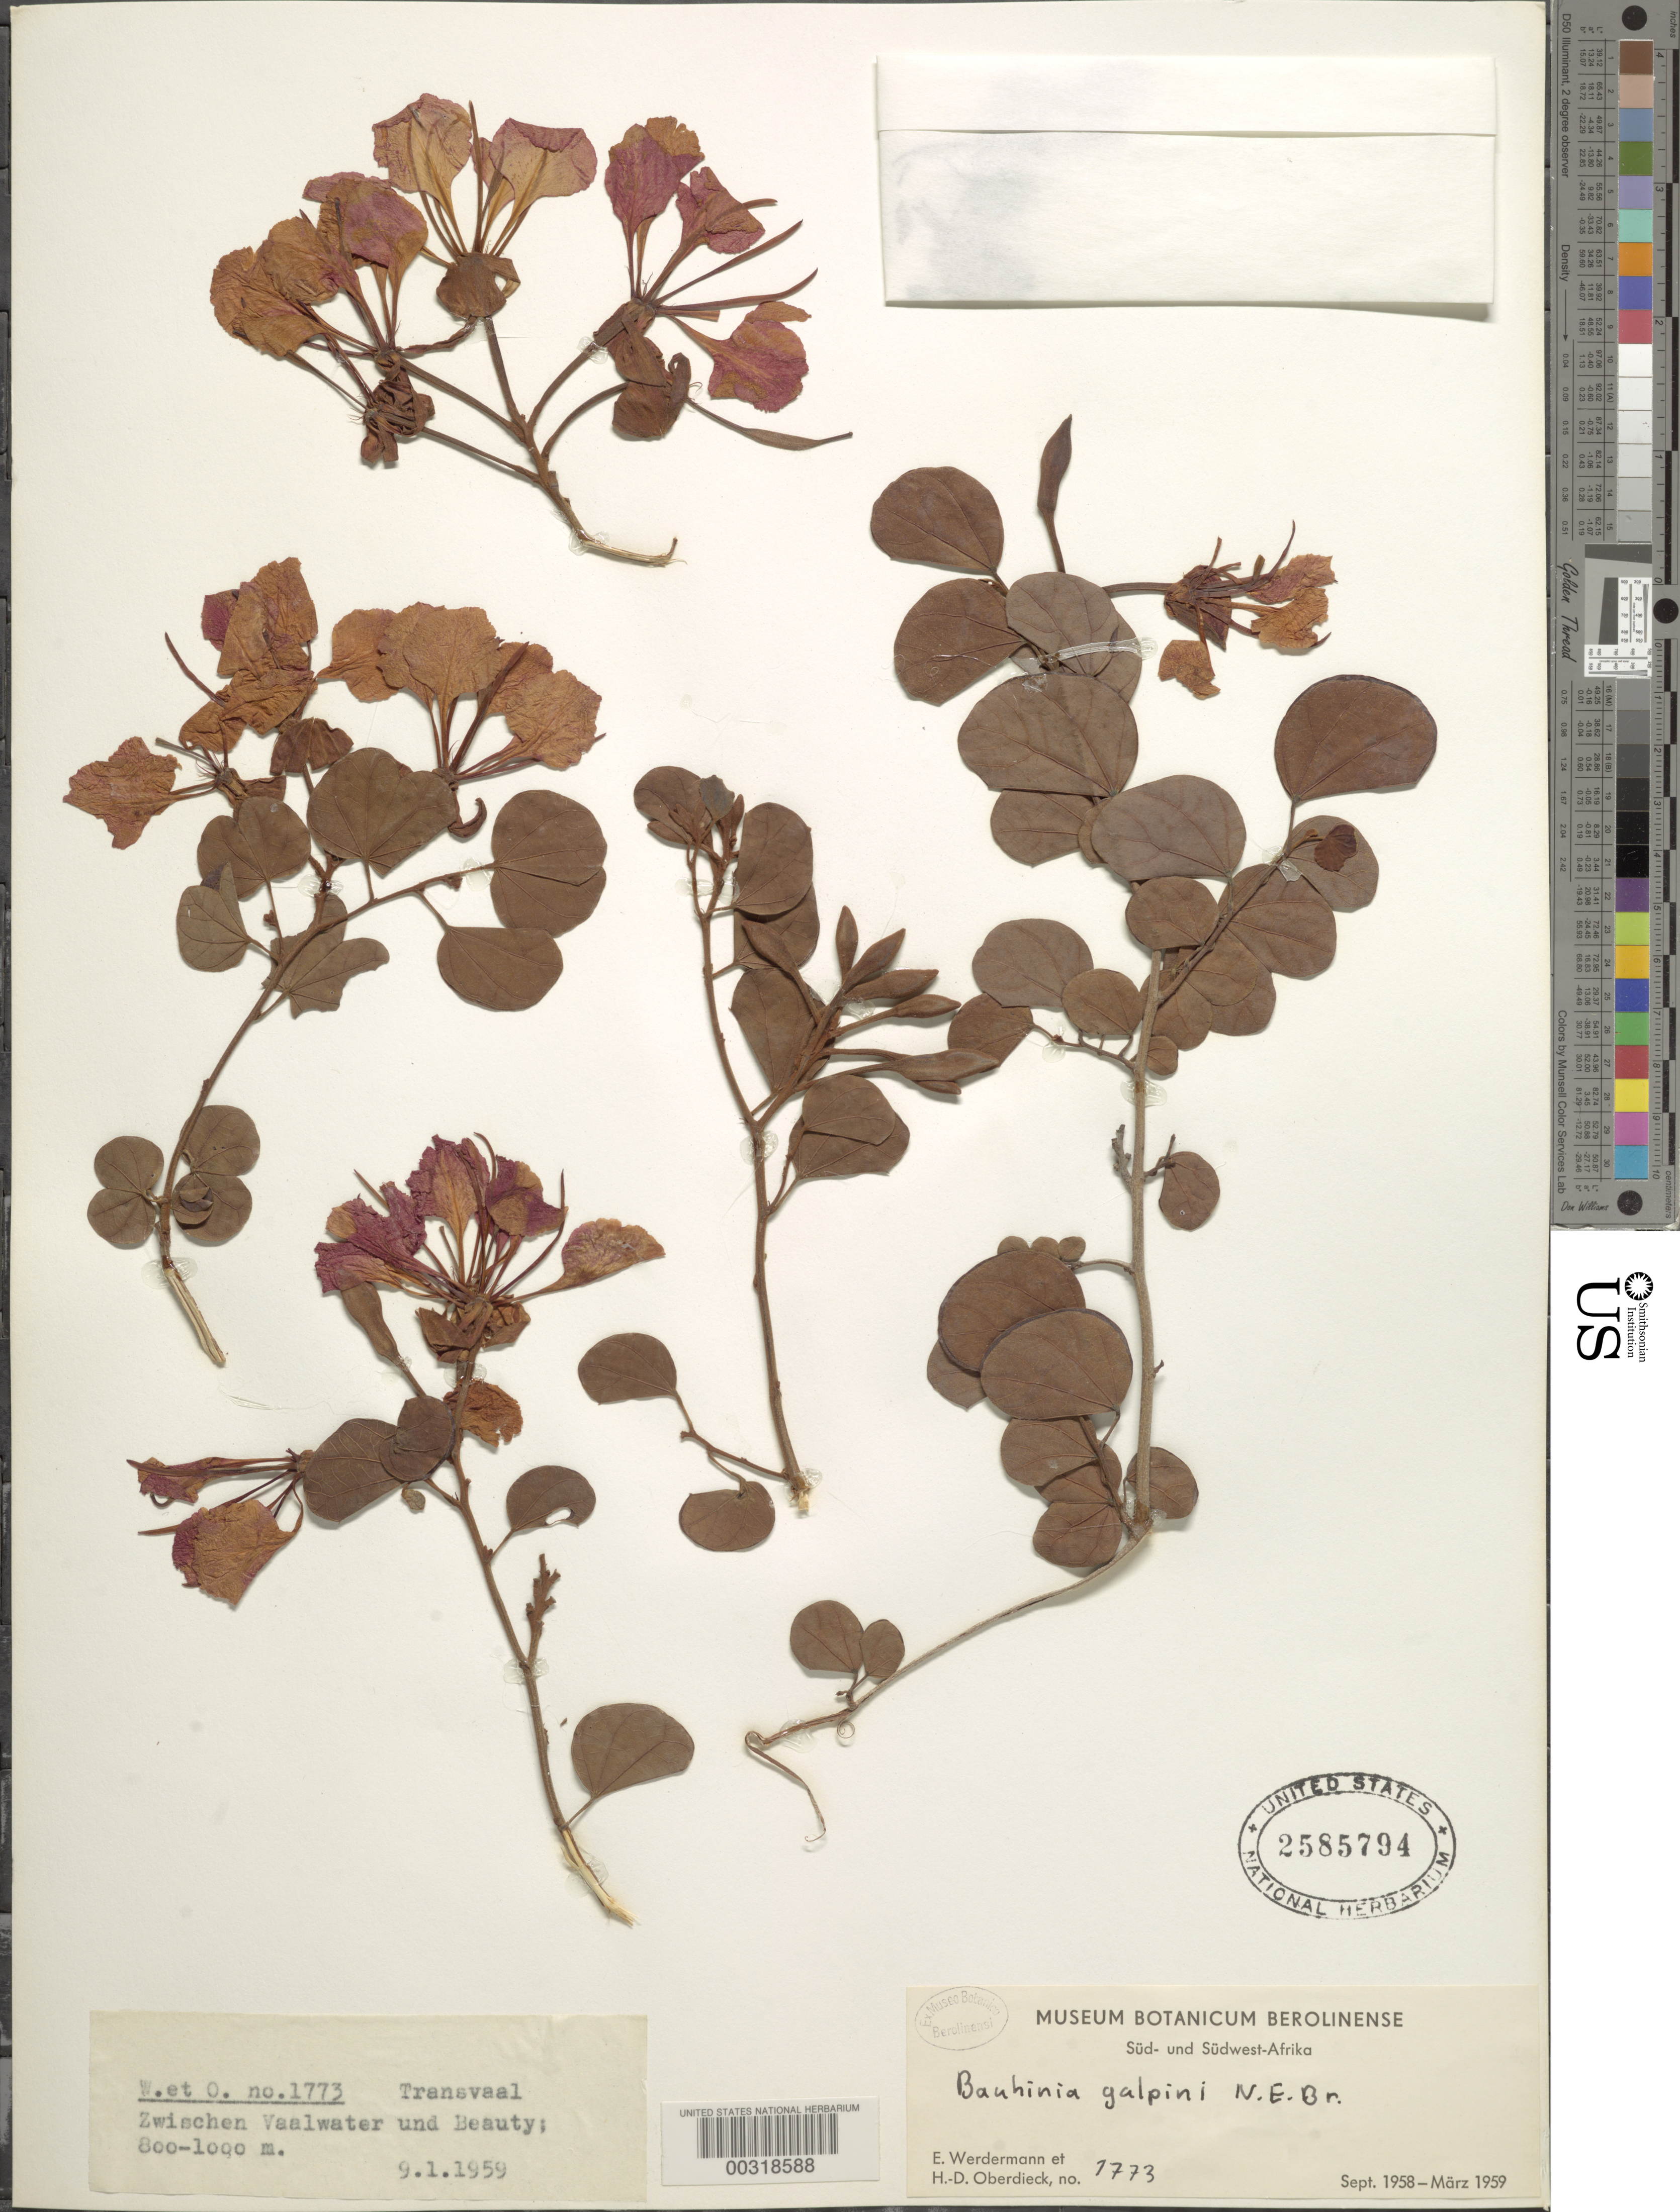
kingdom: Plantae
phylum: Tracheophyta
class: Magnoliopsida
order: Fabales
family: Fabaceae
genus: Bauhinia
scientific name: Bauhinia galpinii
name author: N.E. Br.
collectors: E. Werdermann & H. Oberdieck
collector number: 1773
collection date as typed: Sep 1958 to -- Mar 1959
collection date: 1958-09/1959-03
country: South Africa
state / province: Limpopo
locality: Between vaalwater and beauty. Transvaal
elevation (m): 800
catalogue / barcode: US 2585794